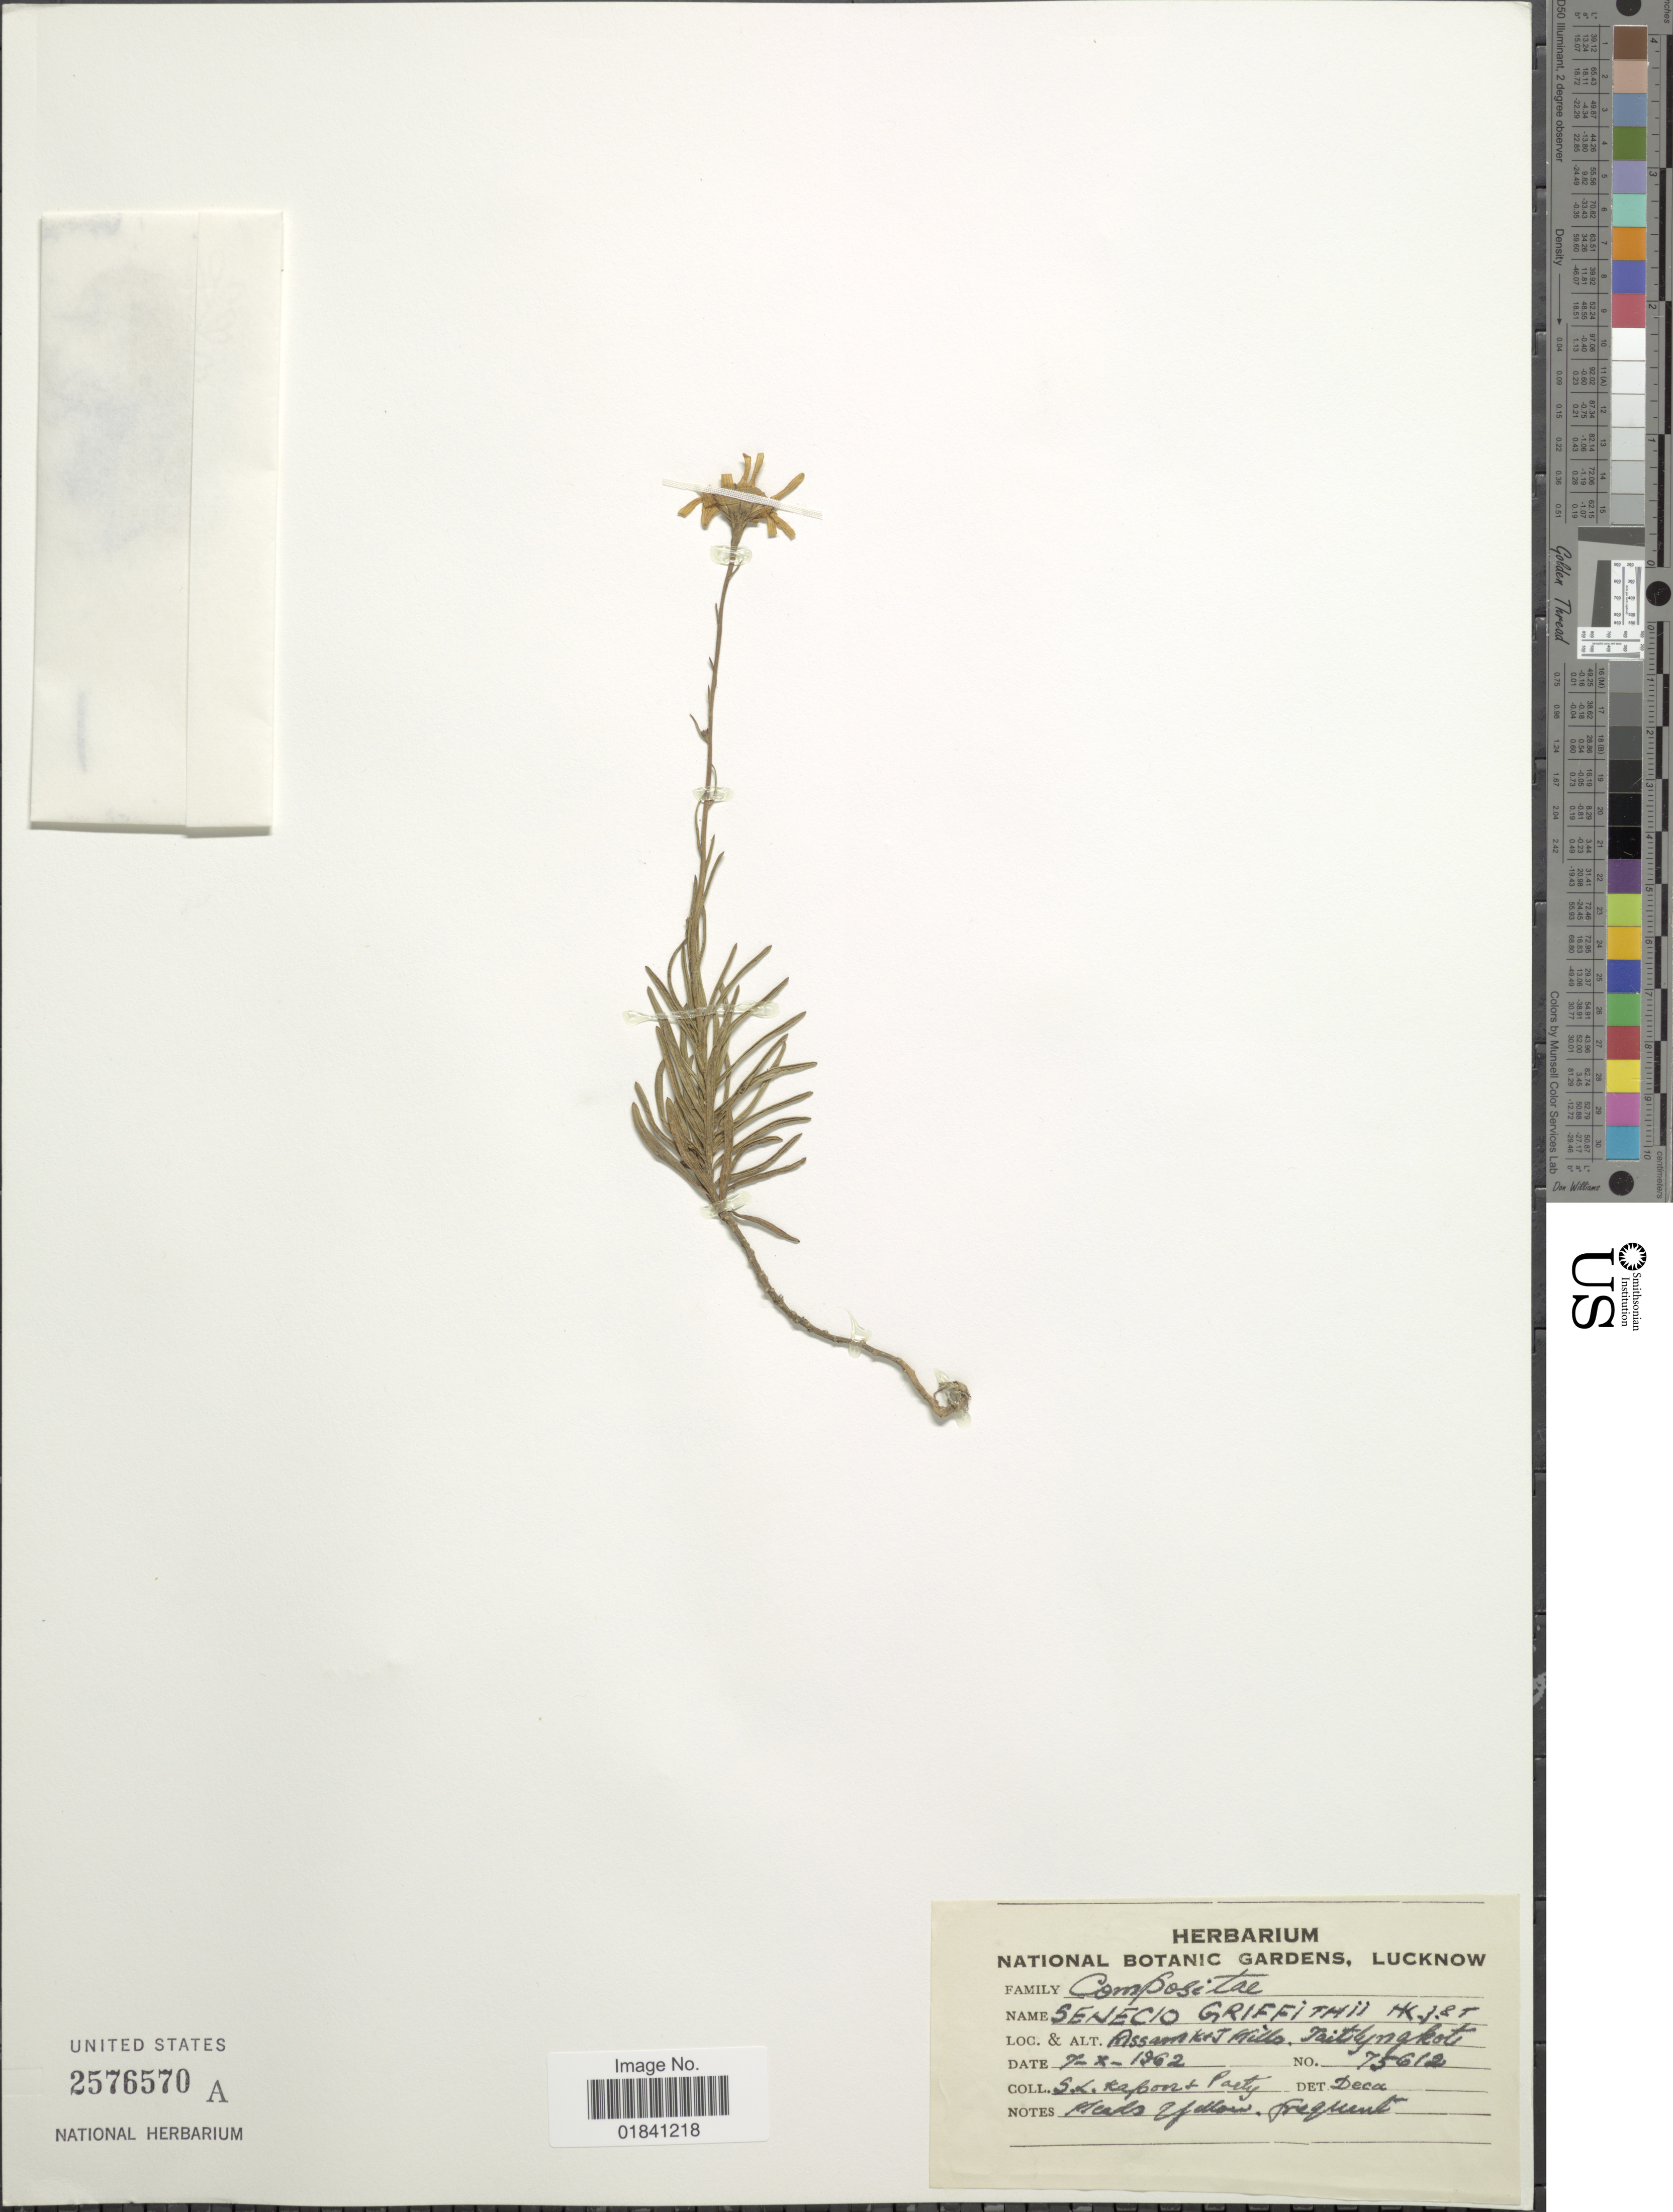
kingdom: Plantae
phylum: Tracheophyta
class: Magnoliopsida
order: Asterales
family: Asteraceae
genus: Senecio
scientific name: Senecio griffithii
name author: Hook. f.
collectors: S. Kapoor & et al.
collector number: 75612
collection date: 1862-10-07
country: India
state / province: Meghalaya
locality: K & J Hills. Laitlyngkot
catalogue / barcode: US 2576570A